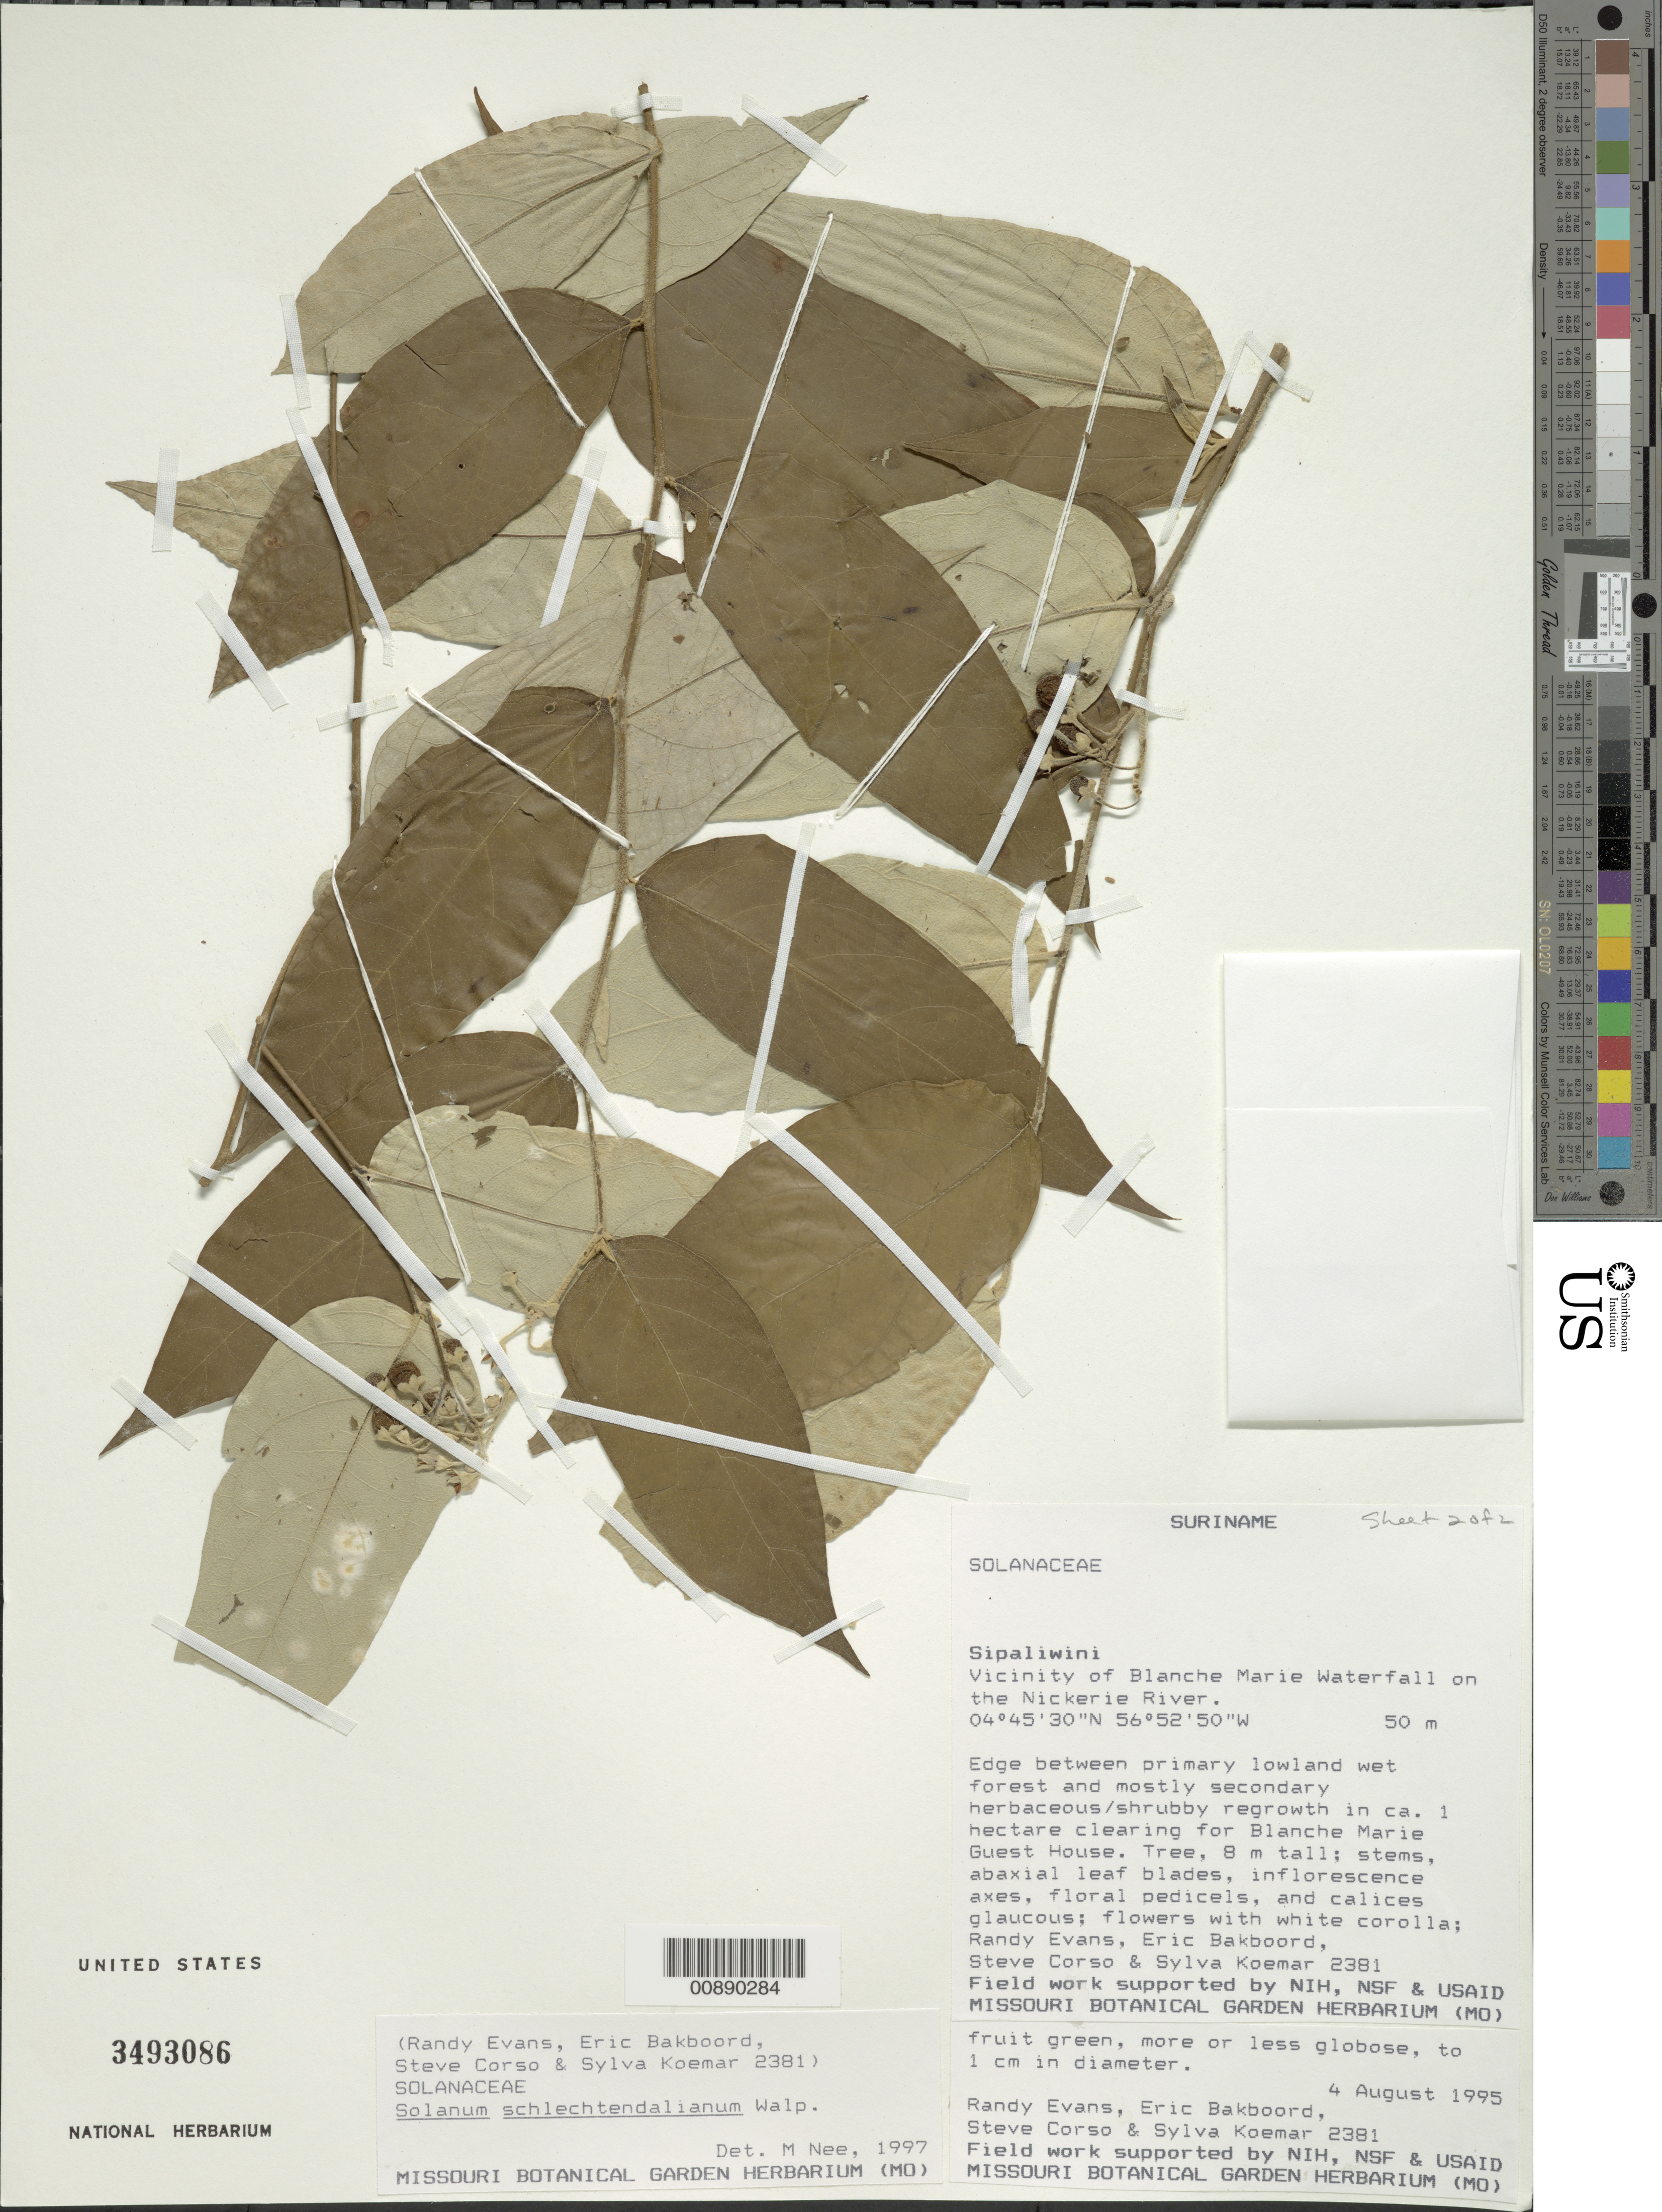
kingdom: Plantae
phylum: Tracheophyta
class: Magnoliopsida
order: Solanales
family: Solanaceae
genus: Solanum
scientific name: Solanum schlechtendalianum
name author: Walp.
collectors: R. Evans, E. Bakboord, S. Corso & S. Koemar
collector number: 2381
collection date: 1995-08-04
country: Suriname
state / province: Sipaliwini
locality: Vicinity of Blanche Marie Waterfall on the Nickerie River.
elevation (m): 50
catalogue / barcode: US 3493086